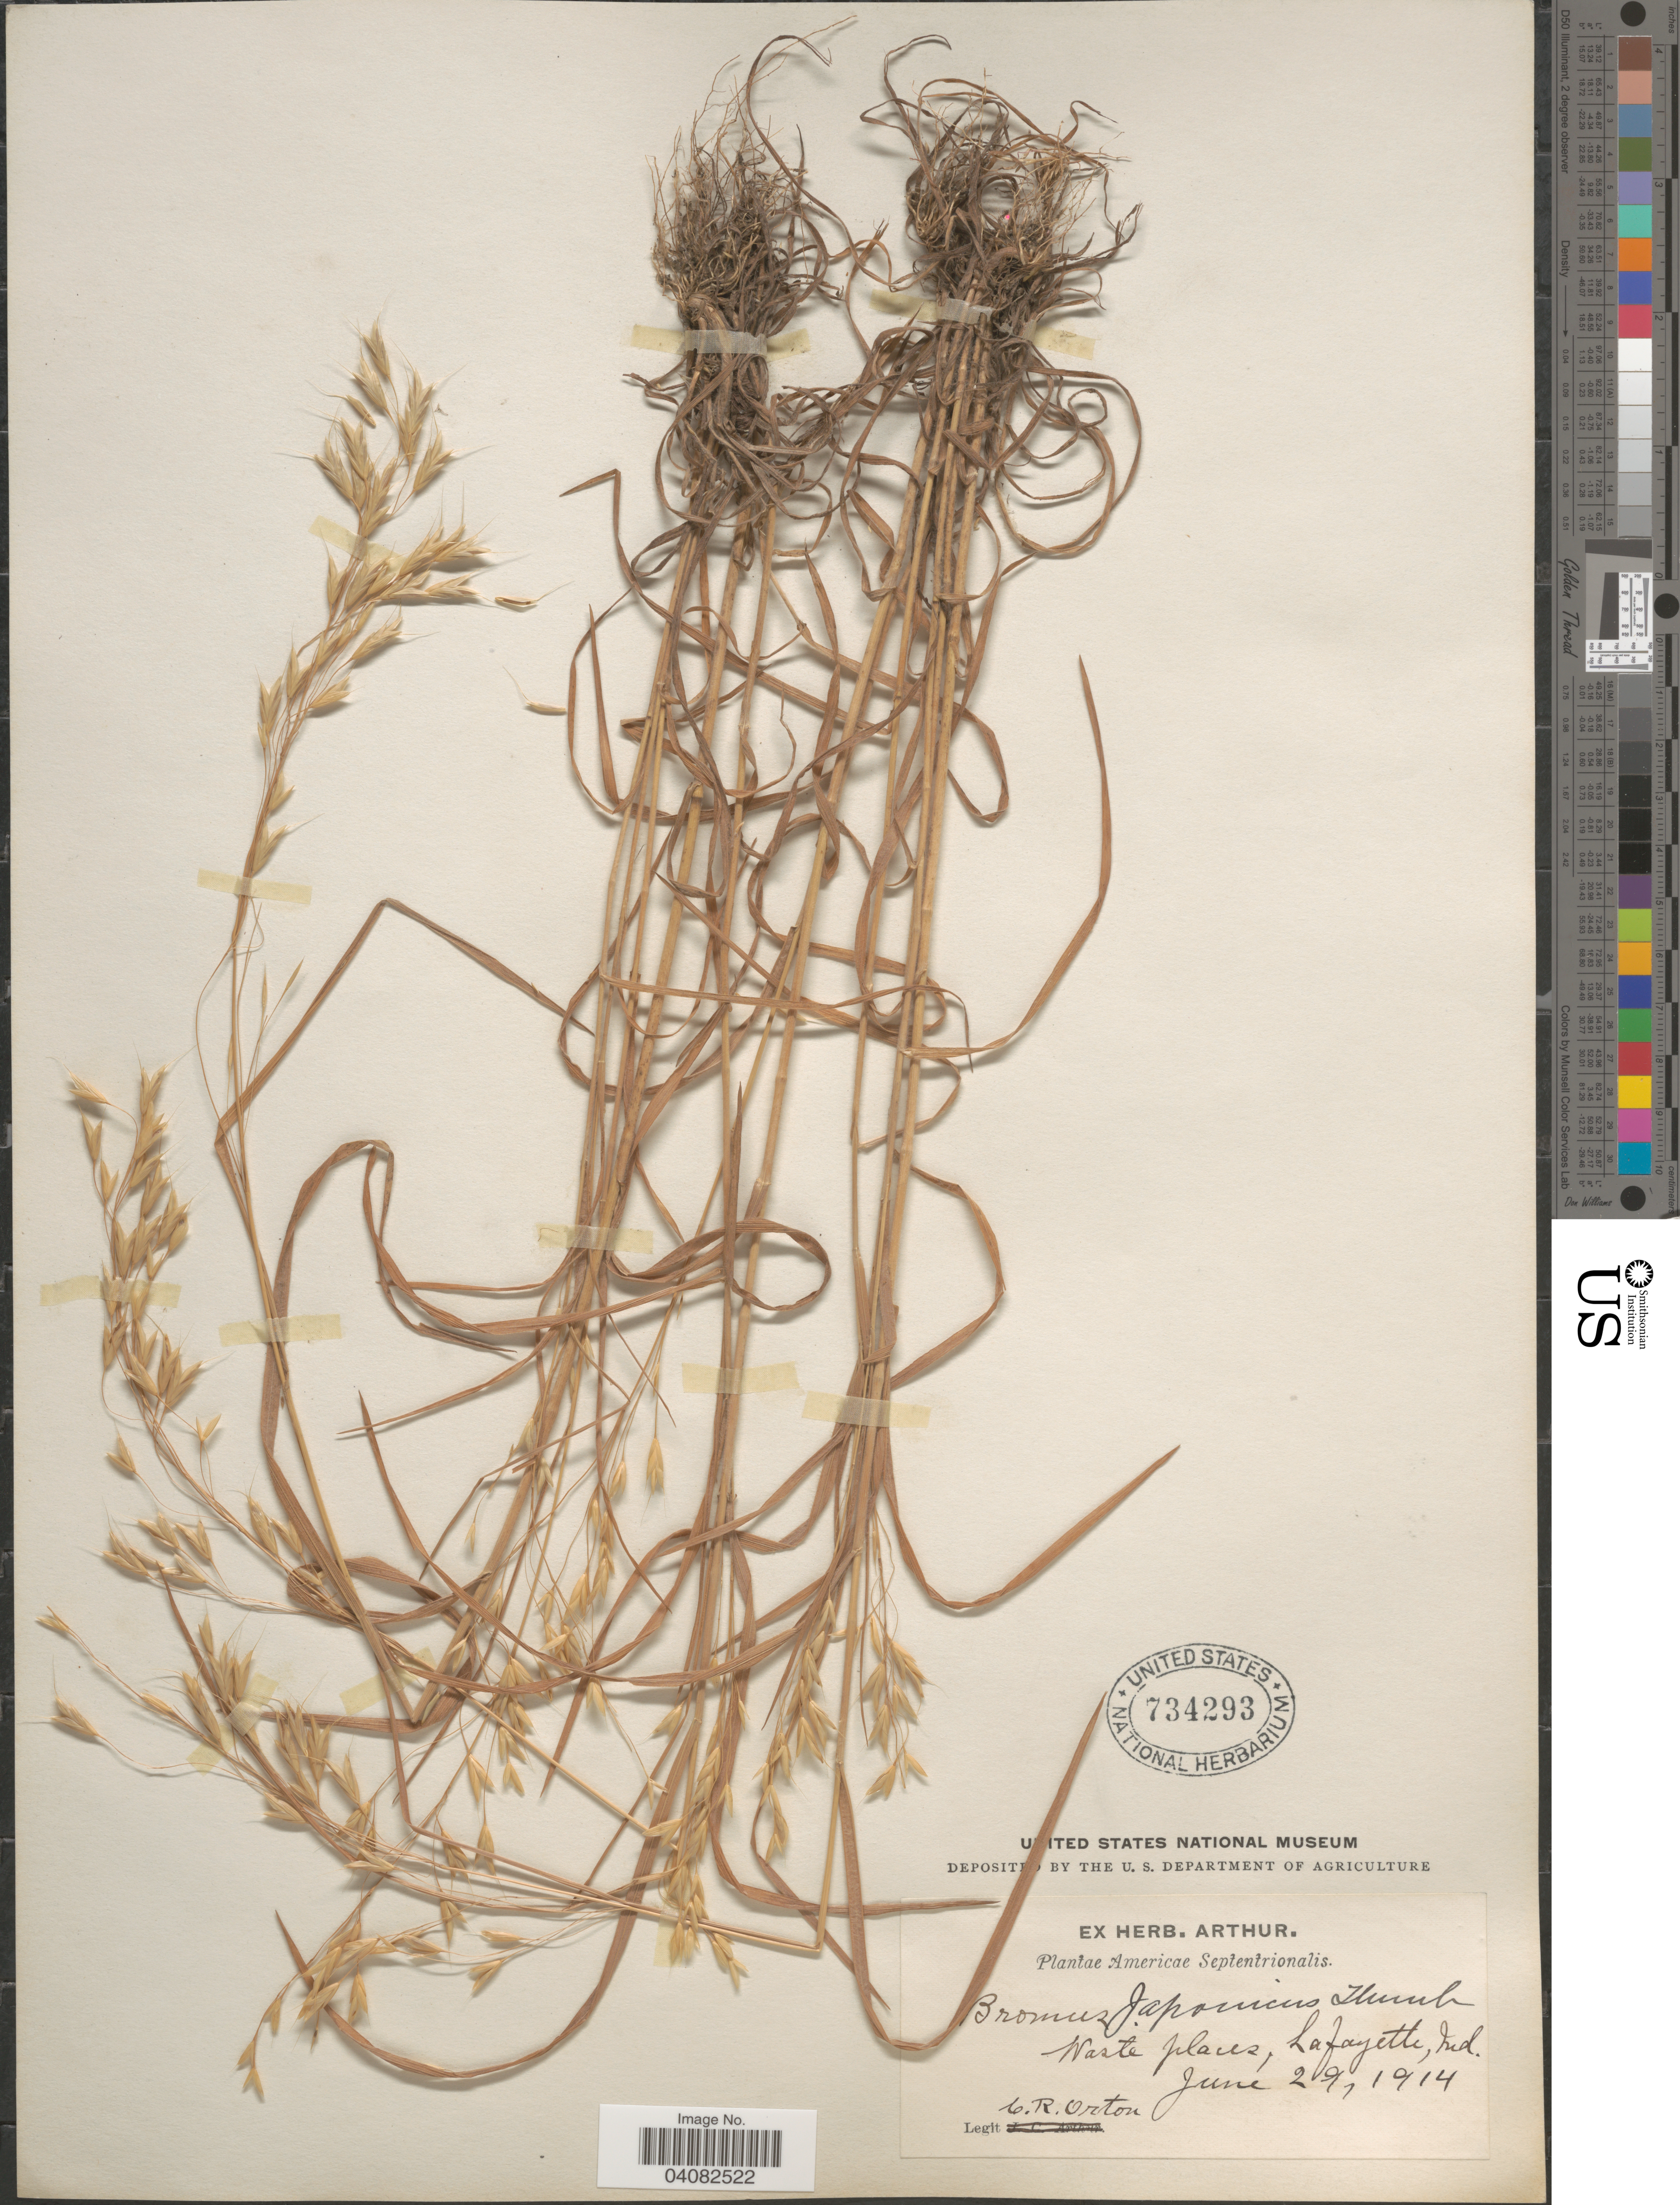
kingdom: Plantae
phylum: Tracheophyta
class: Liliopsida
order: Poales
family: Poaceae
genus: Bromus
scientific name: Bromus intermedius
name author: Gussone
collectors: C. Orton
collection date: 1914-06-29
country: United States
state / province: Indiana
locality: Americae Septentrionalis. Waste places, Lafayette.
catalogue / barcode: US 734293